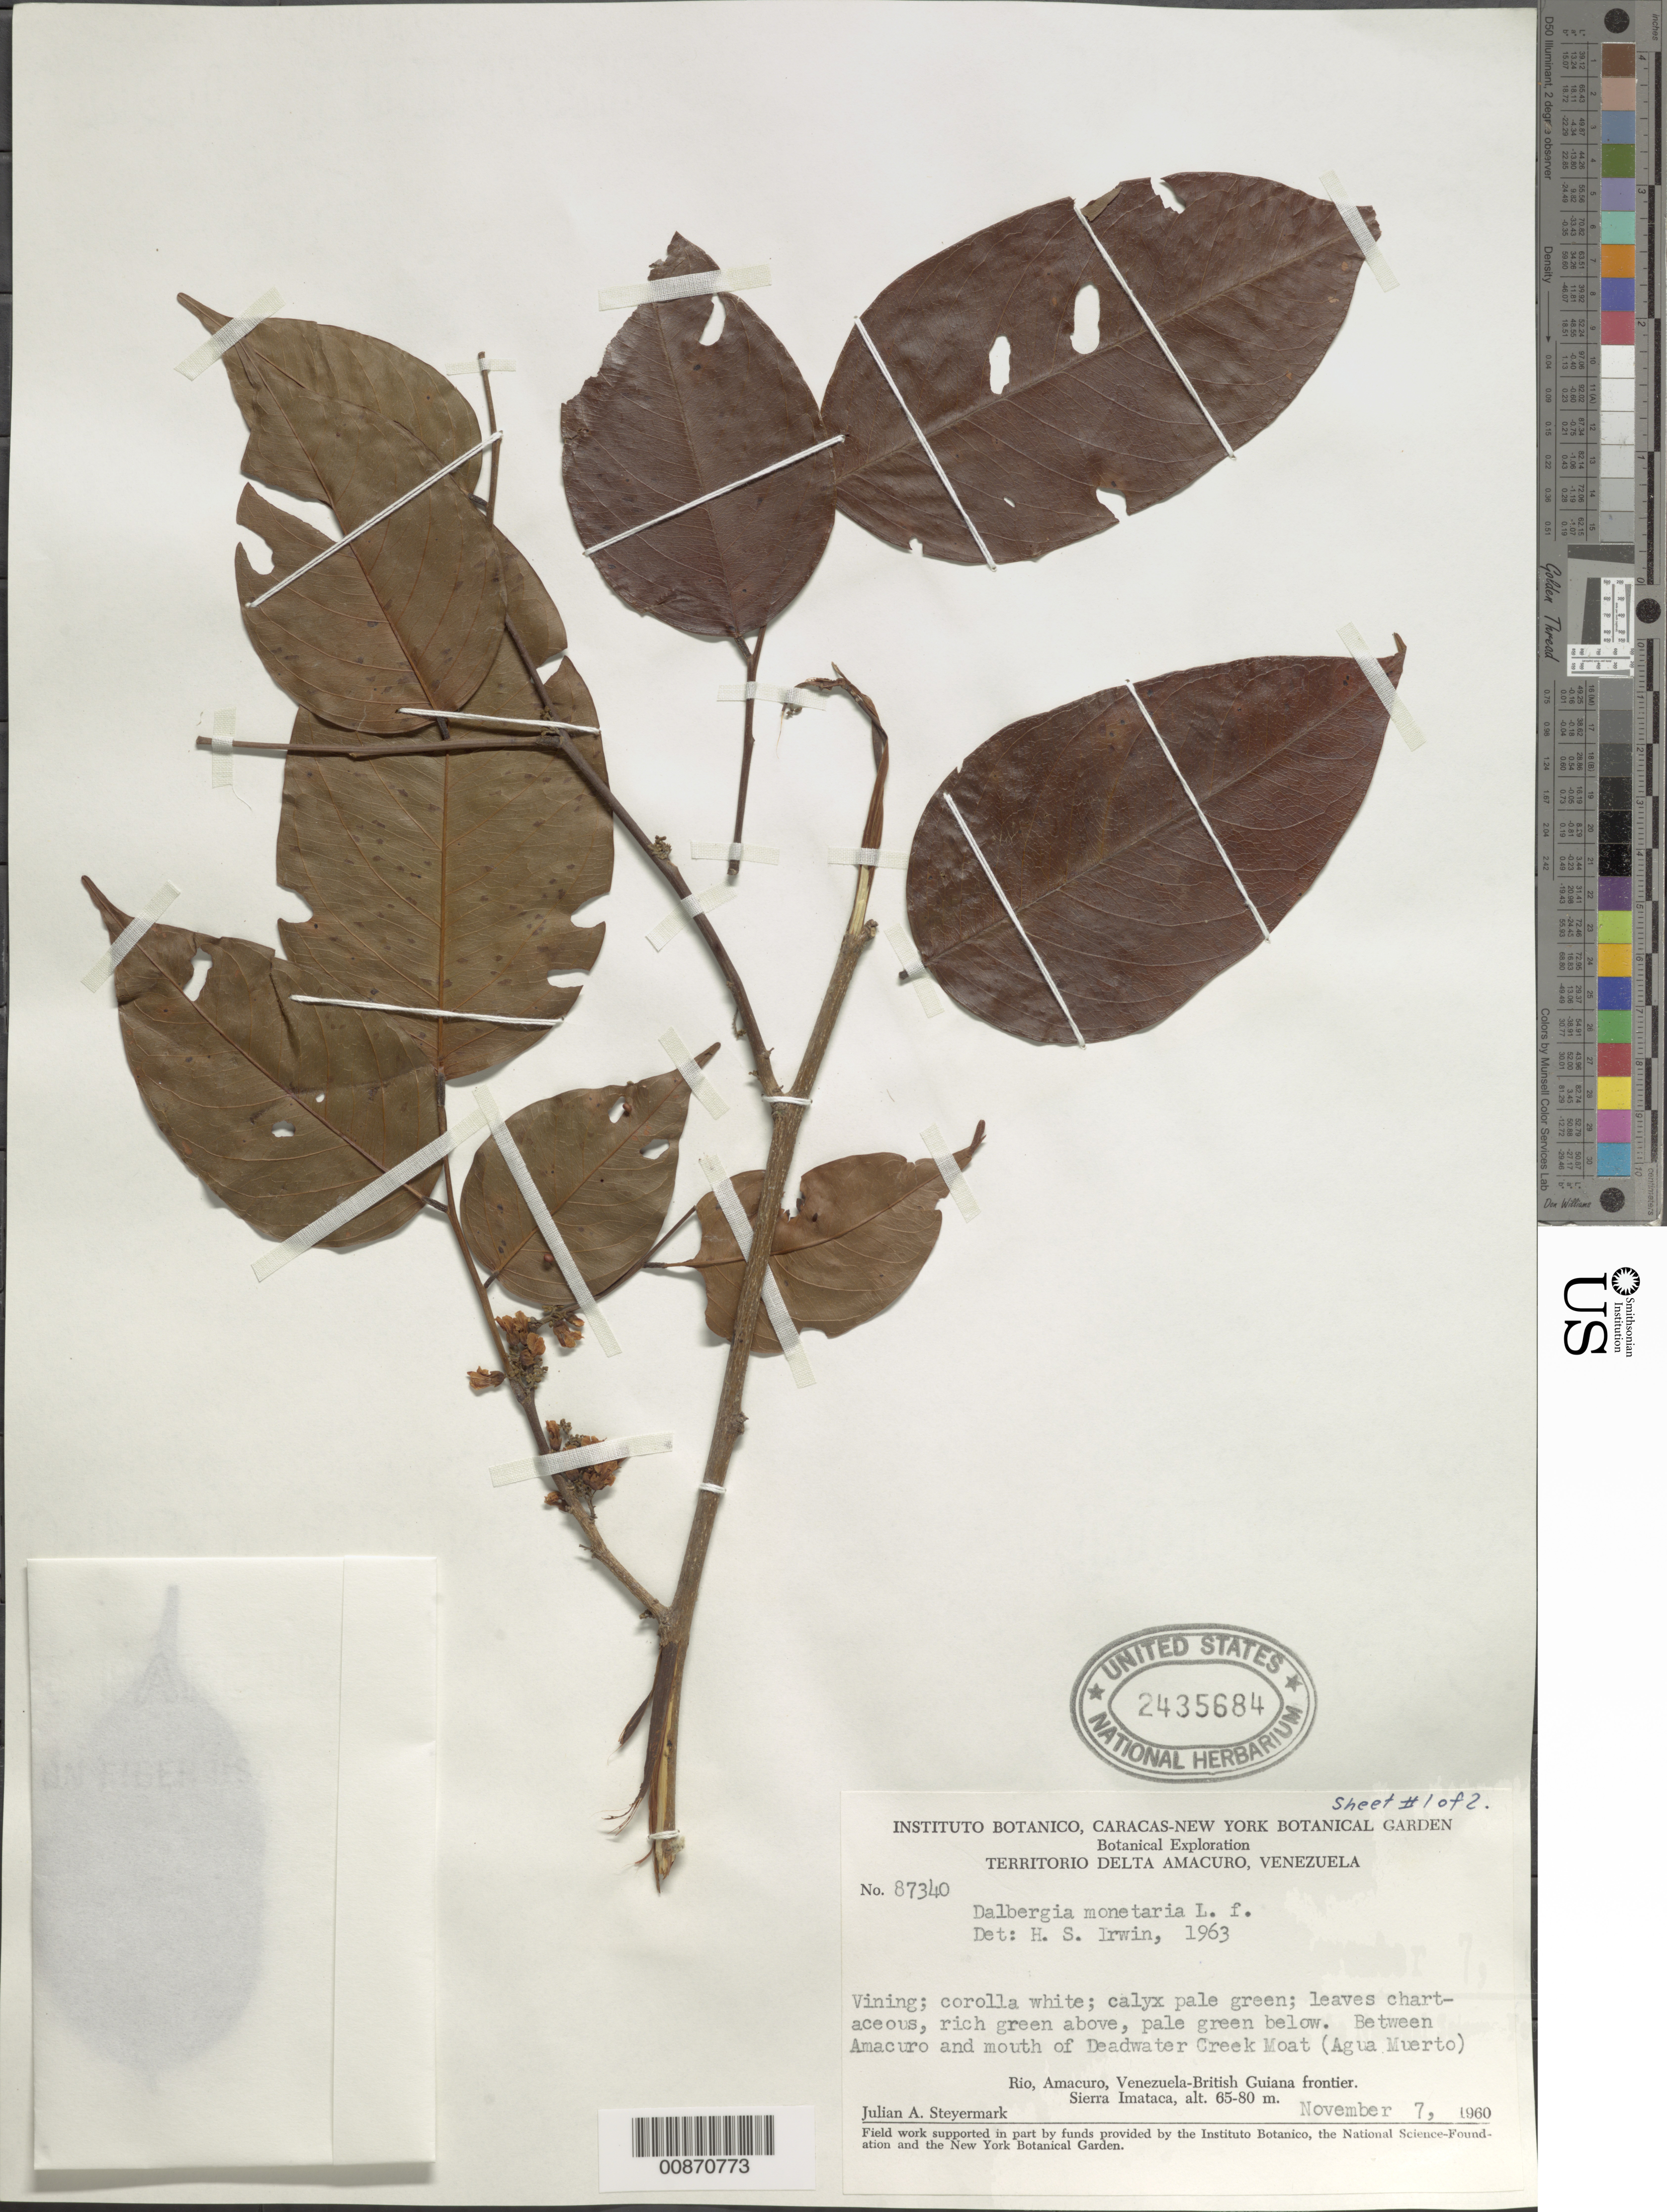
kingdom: Plantae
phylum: Tracheophyta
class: Magnoliopsida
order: Fabales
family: Fabaceae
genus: Dalbergia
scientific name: Dalbergia monetaria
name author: L. f.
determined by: Irwin, Howard S.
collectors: J. Steyermark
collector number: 87340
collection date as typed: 7-Nov-60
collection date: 1960-11-07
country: Venezuela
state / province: Delta Amacuro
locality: Río Amacuro to mouth of Deadwater Creek Moat (Agua Muerto), Sierra Imataca, Venezuela-Guyana border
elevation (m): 65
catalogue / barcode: US 2435684